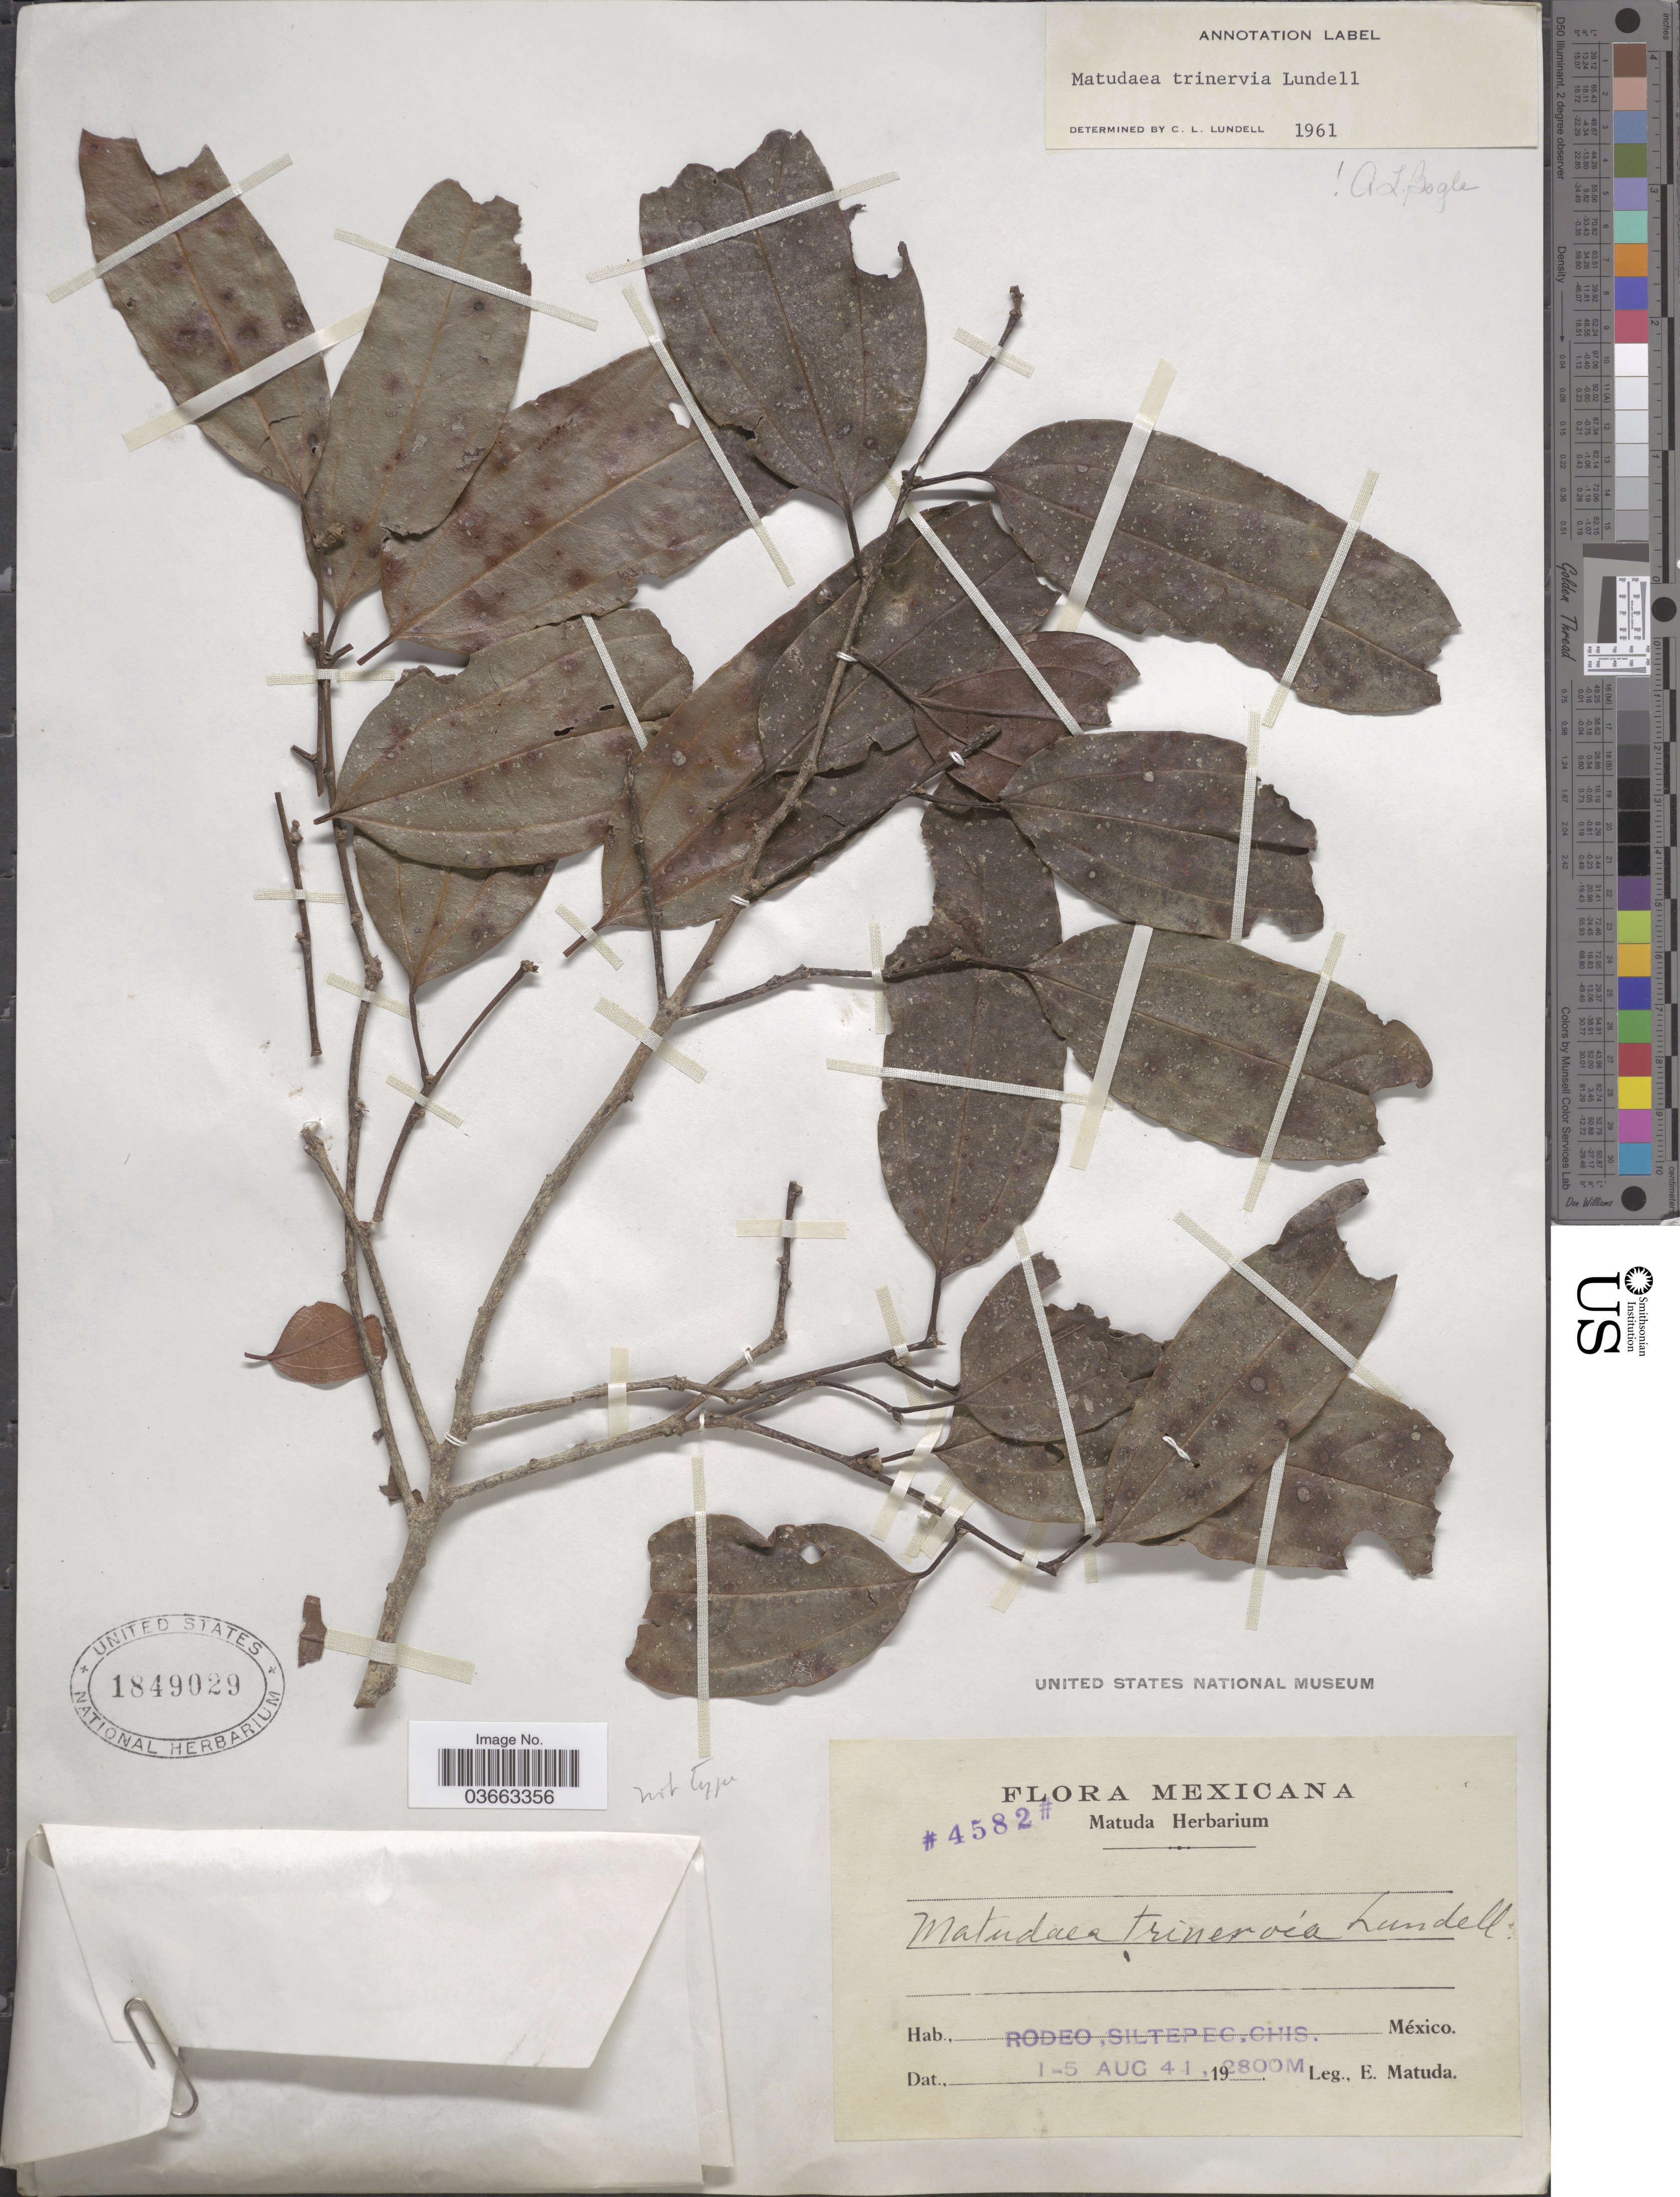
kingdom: Plantae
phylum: Tracheophyta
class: Magnoliopsida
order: Saxifragales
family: Hamamelidaceae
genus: Matudaea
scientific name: Matudaea trinervia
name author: Lundell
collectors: E. Matuda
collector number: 4582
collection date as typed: Transcribed d/m/y: 1/8/41 to 5/8/41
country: Mexico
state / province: Chiapas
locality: Rodeo, Siltepec.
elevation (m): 2800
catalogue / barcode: US 1849029